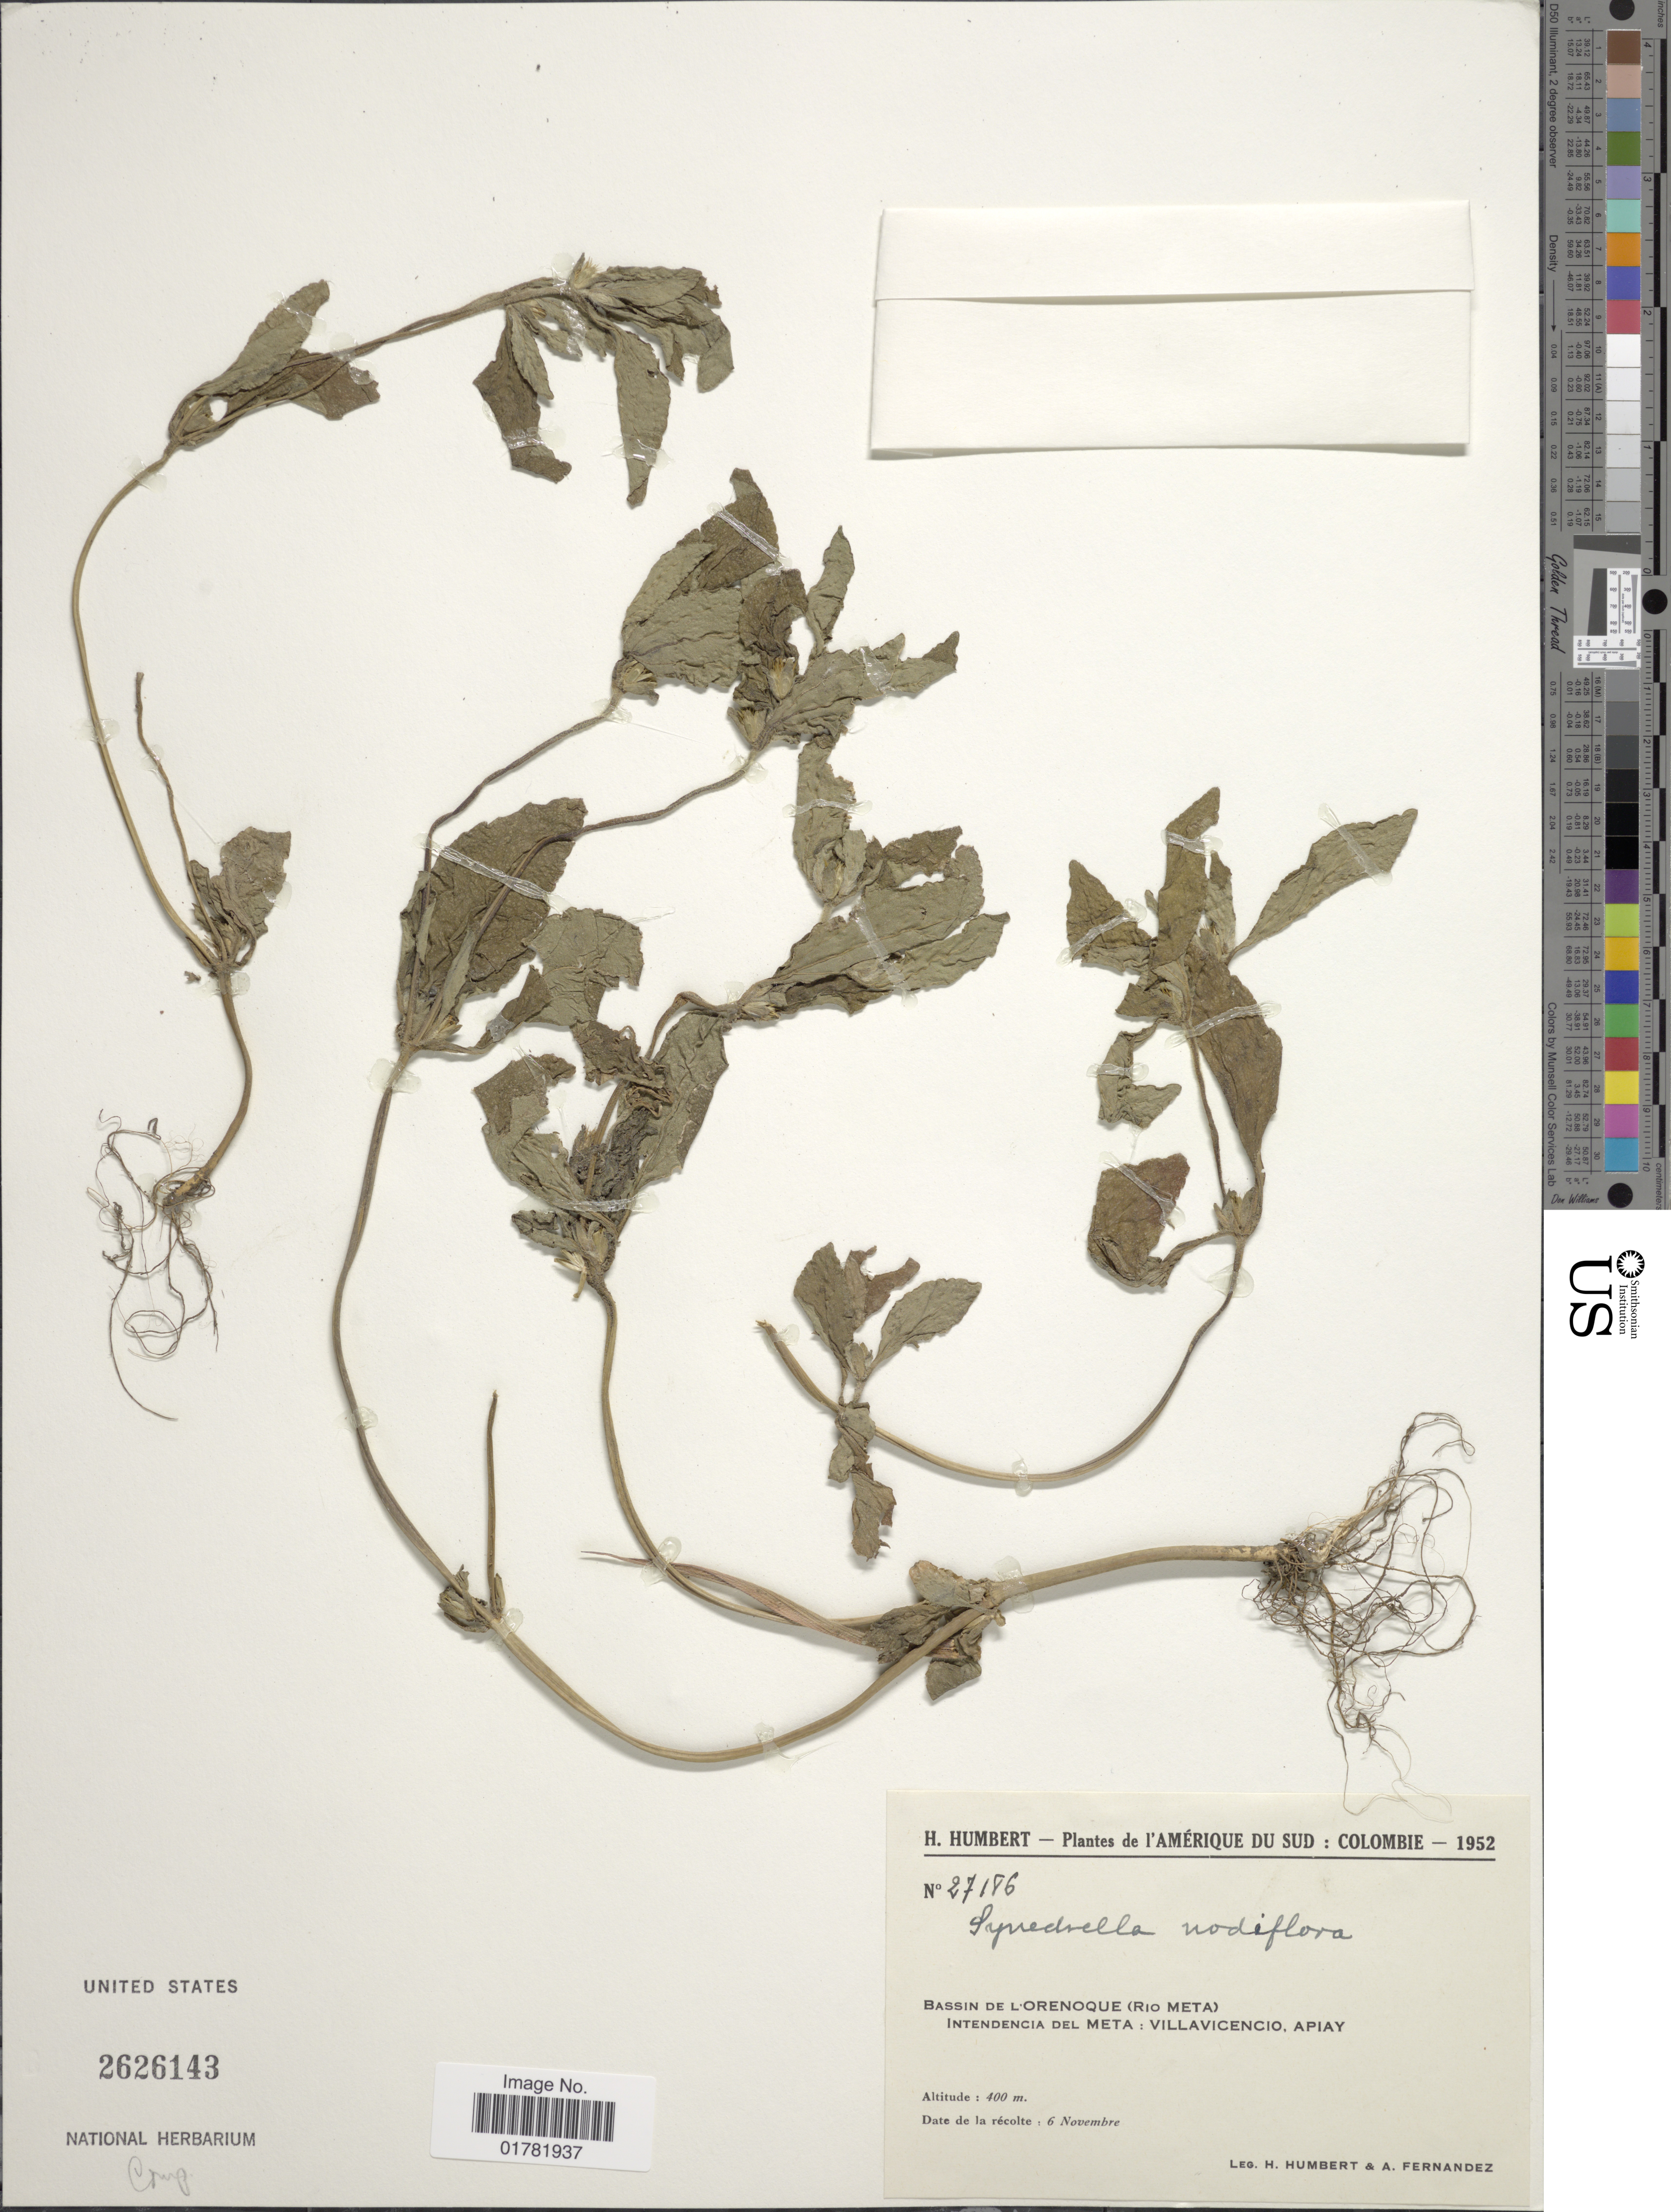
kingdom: Plantae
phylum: Tracheophyta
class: Magnoliopsida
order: Asterales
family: Asteraceae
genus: Synedrella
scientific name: Synedrella nodiflora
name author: (L.) Gaertn.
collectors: H. Humbert & A. Fernandez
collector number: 27186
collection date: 1952-11-06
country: Colombia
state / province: Meta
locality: L'Amérique du Sud, Bassin de L'Orenoque (Rio Meta) Intendencia del Meta: Villavicencio, Apiay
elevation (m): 400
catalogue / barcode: US 2626143